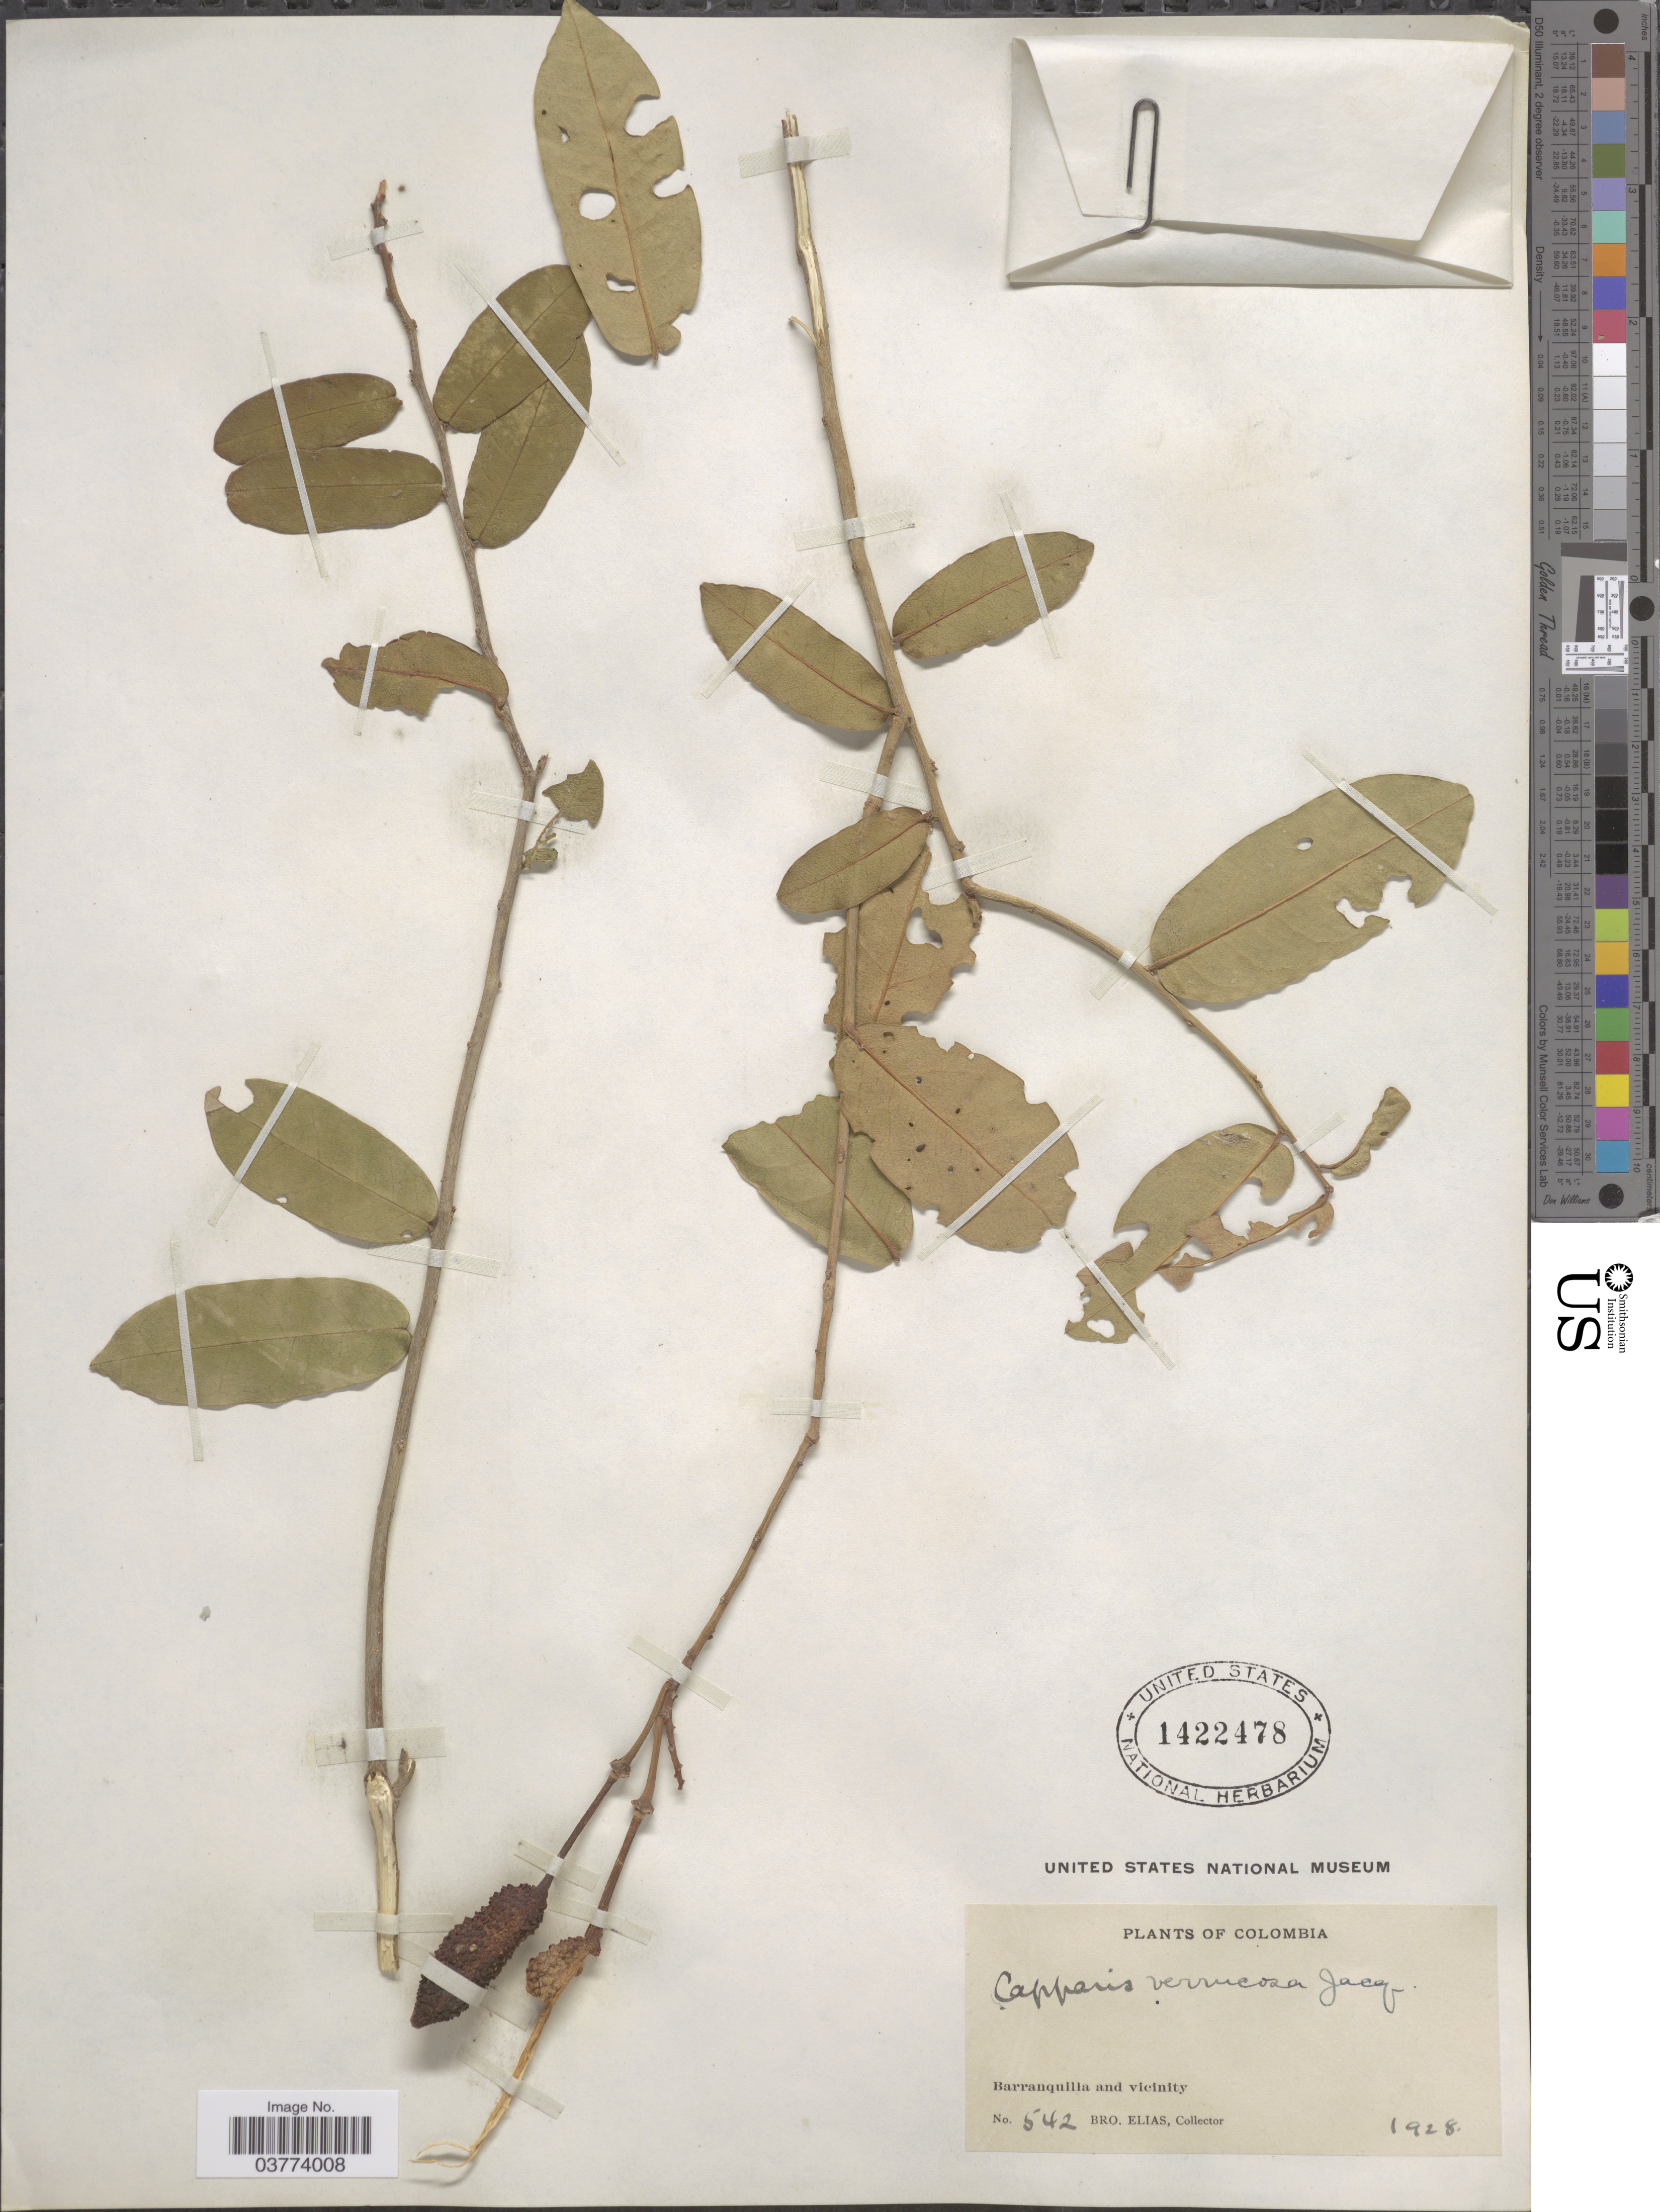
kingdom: Plantae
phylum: Tracheophyta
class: Magnoliopsida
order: Brassicales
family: Capparaceae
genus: Cynophalla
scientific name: Cynophalla verrucosa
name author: (Jacq.) J. Presl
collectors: Bro. Elias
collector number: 542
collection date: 1928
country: Colombia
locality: Barranquilla and vicinity.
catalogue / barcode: US 1422478